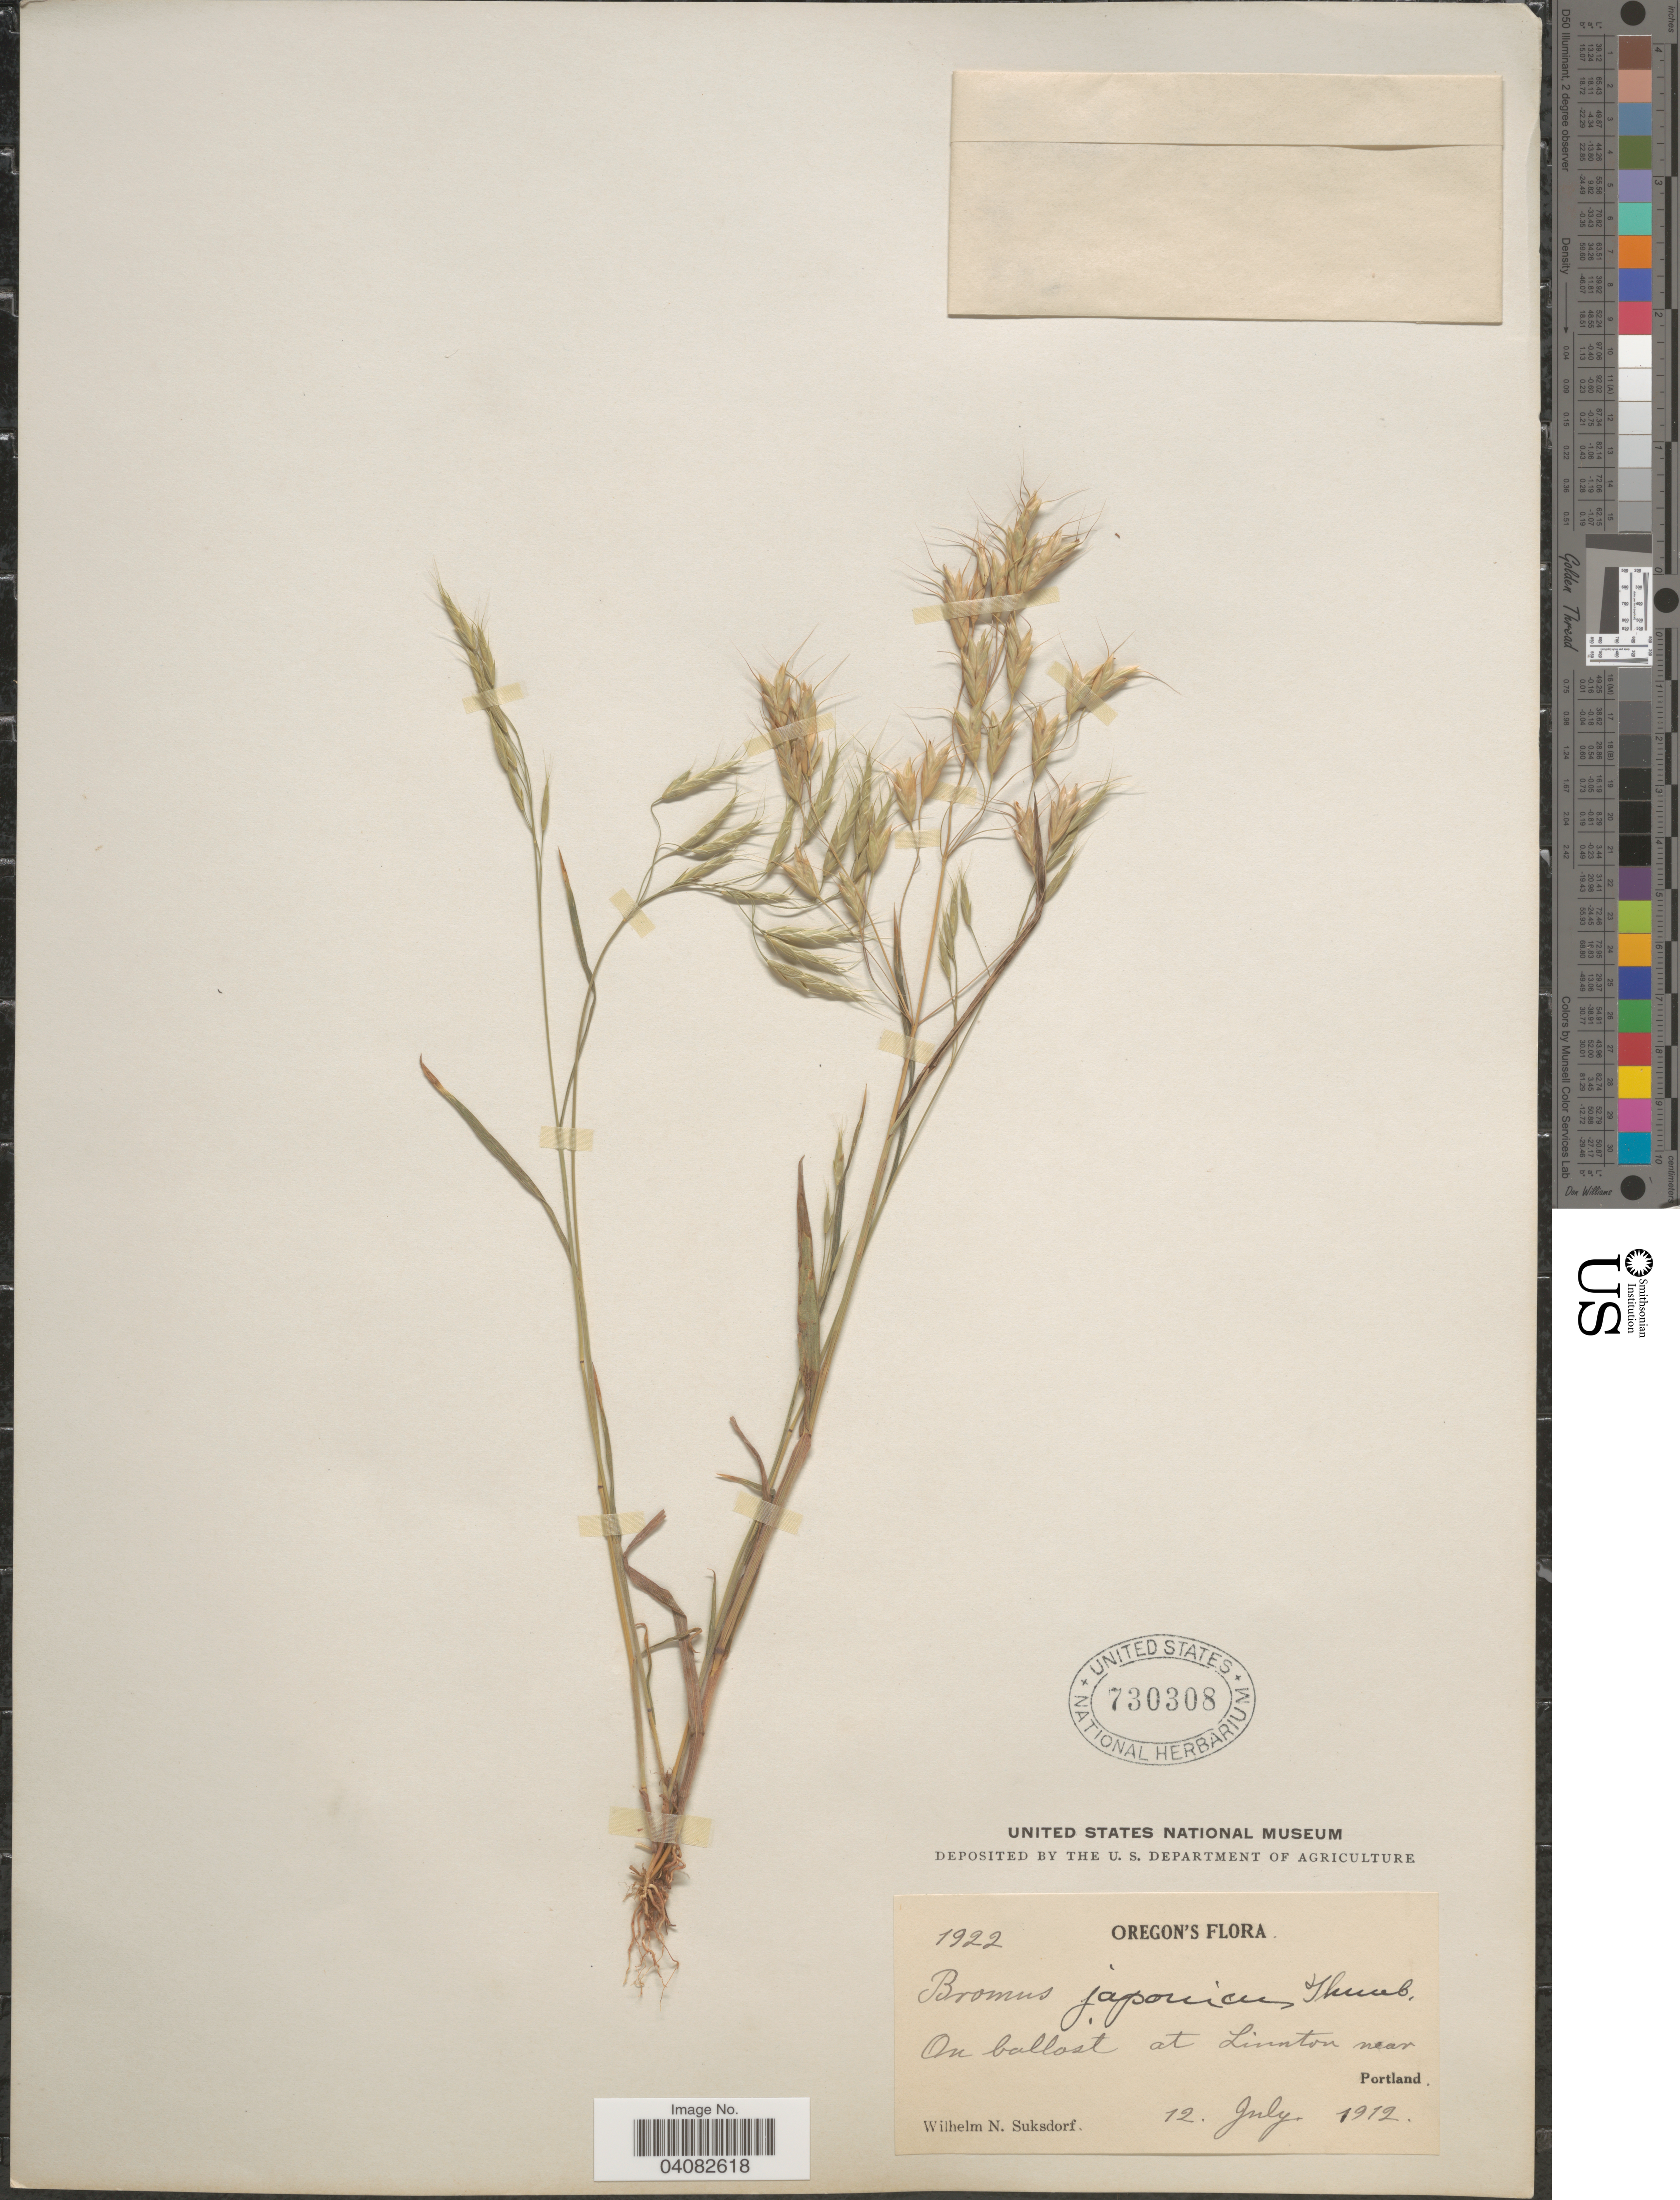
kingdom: Plantae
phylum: Tracheophyta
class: Liliopsida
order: Poales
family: Poaceae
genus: Bromus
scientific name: Bromus japonicus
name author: Houtt.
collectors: W. N. Suksdorf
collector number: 1922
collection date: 1912-07-12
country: United States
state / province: Oregon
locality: On ballast at Linnton near Portland.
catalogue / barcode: US 730308